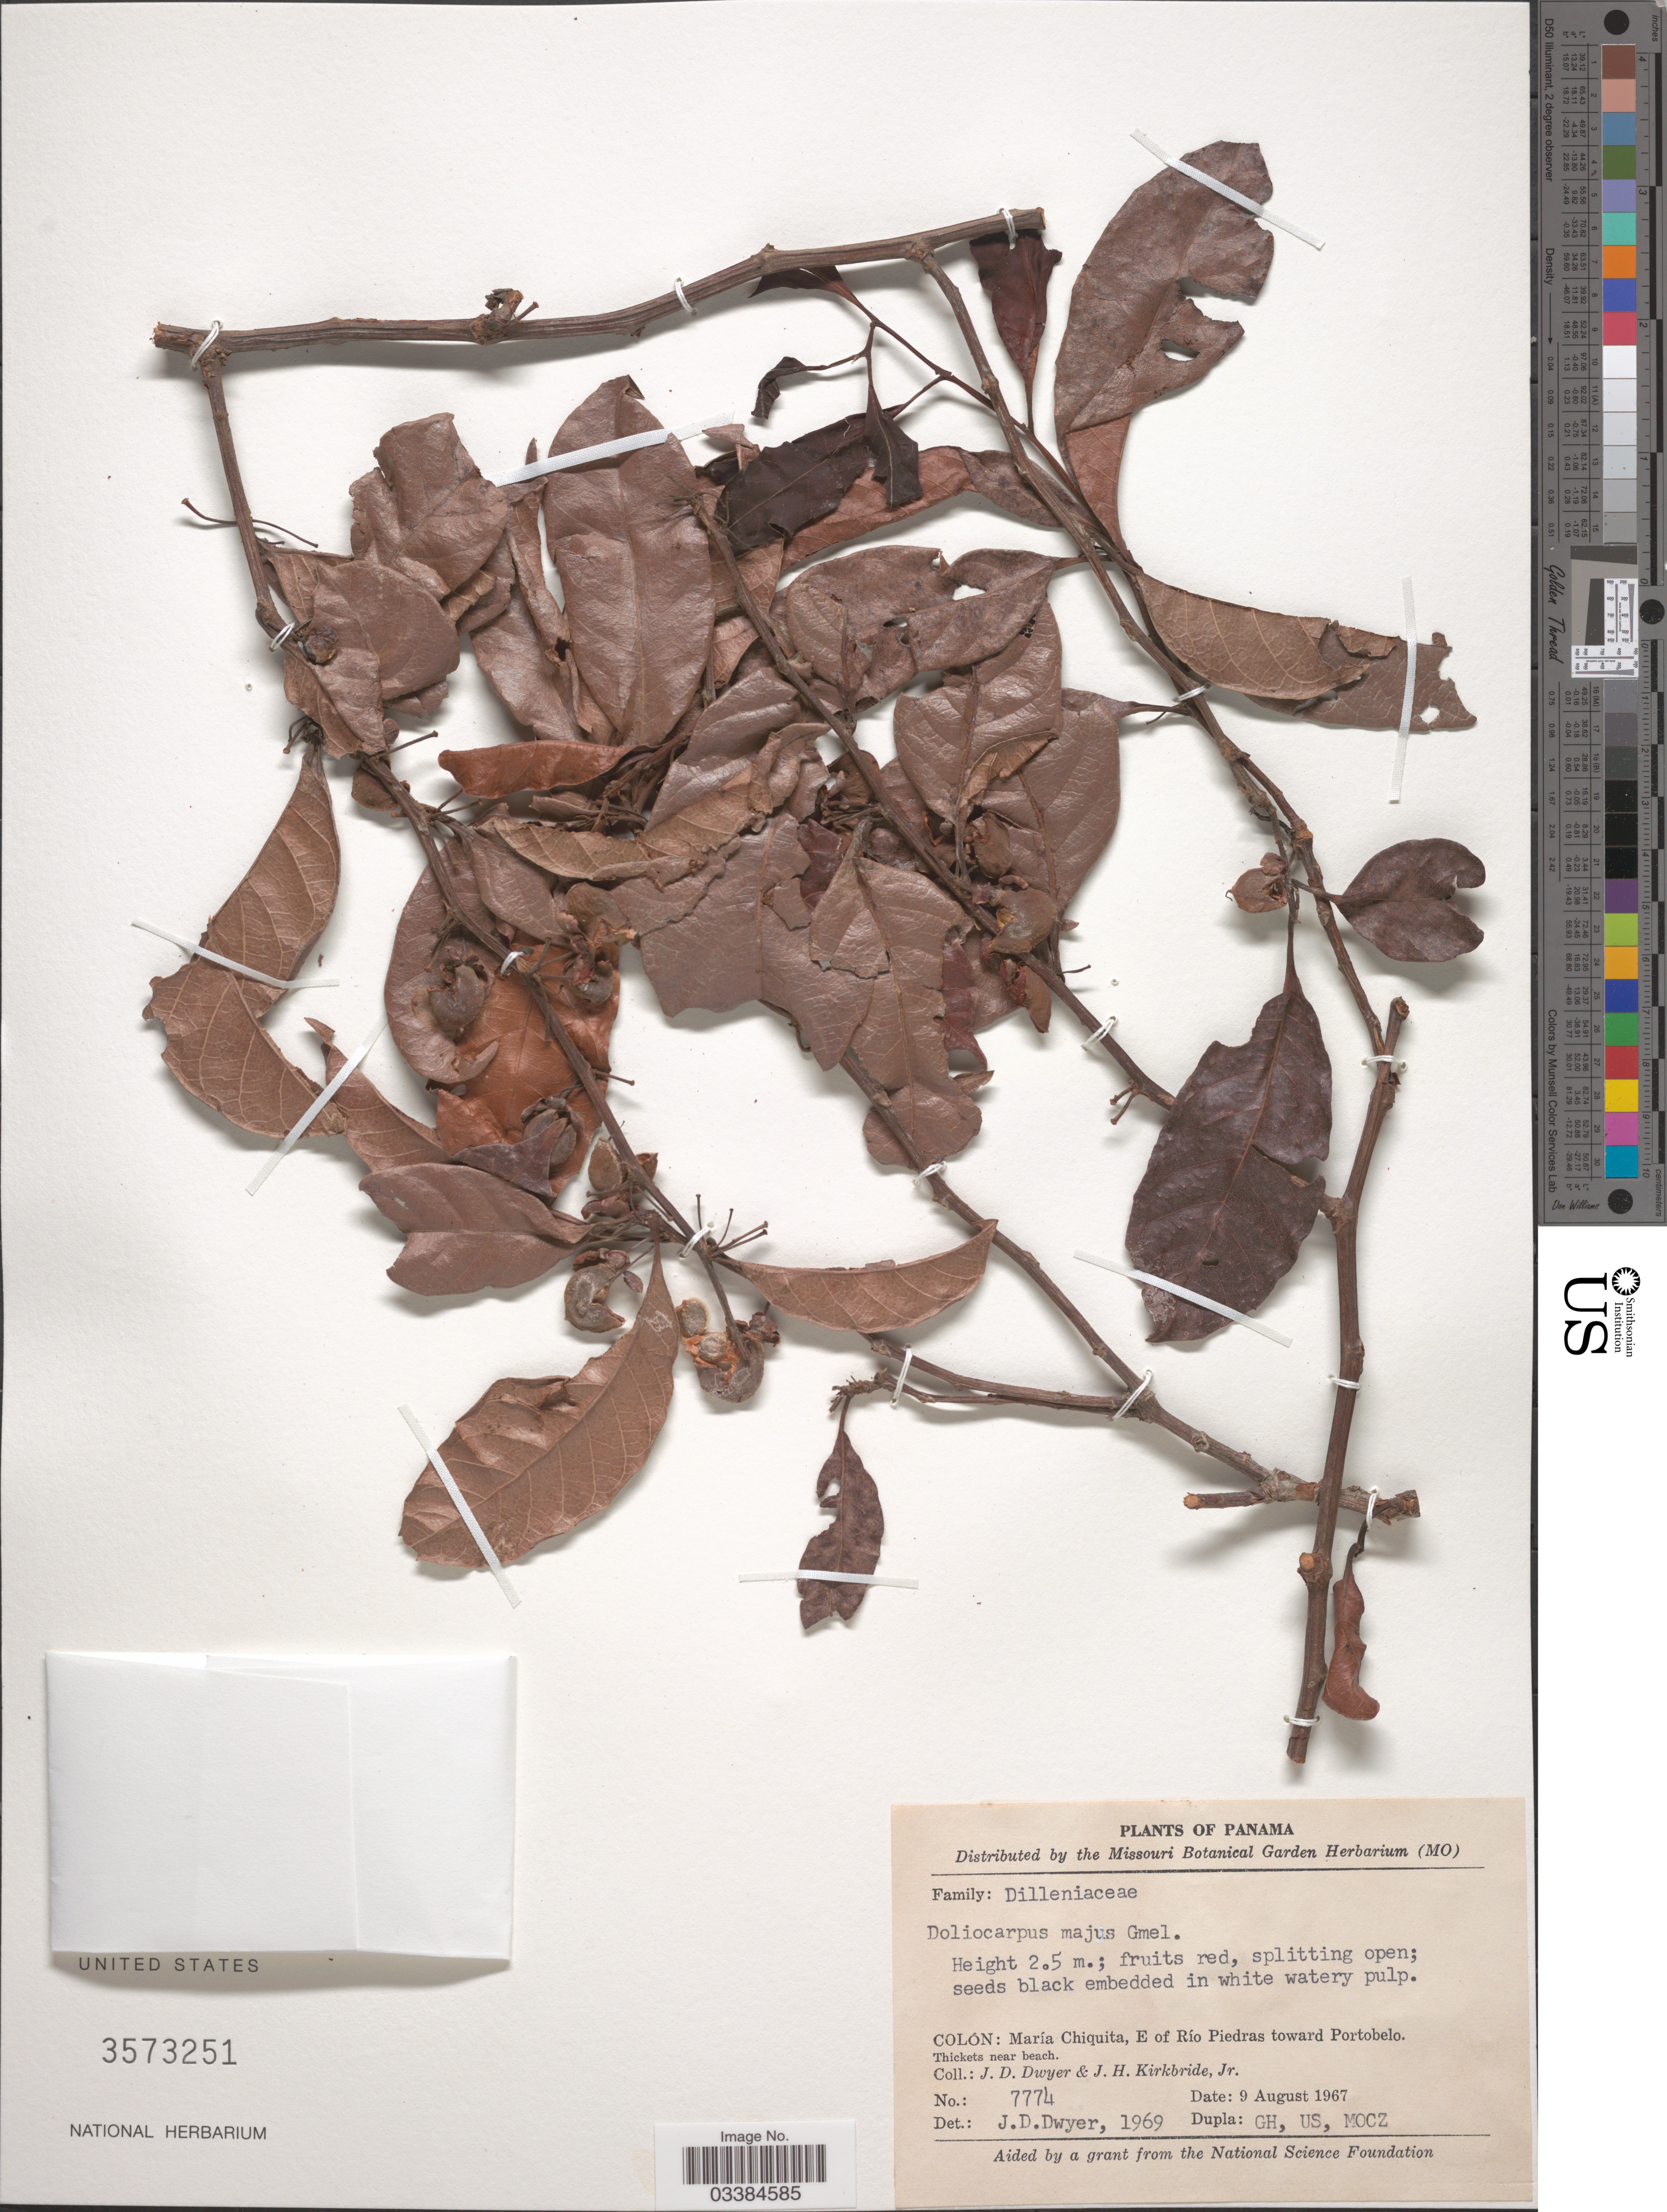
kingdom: Plantae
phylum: Tracheophyta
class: Magnoliopsida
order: Dilleniales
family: Dilleniaceae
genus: Doliocarpus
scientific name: Doliocarpus major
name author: J.F. Gmel.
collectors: J. D. Dwyer & J. H. Kirkbride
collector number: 7774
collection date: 1967-08-09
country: Panama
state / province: Colón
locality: María Chiquita, E of Río Piedras toward Portobelo.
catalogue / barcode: US 3573251